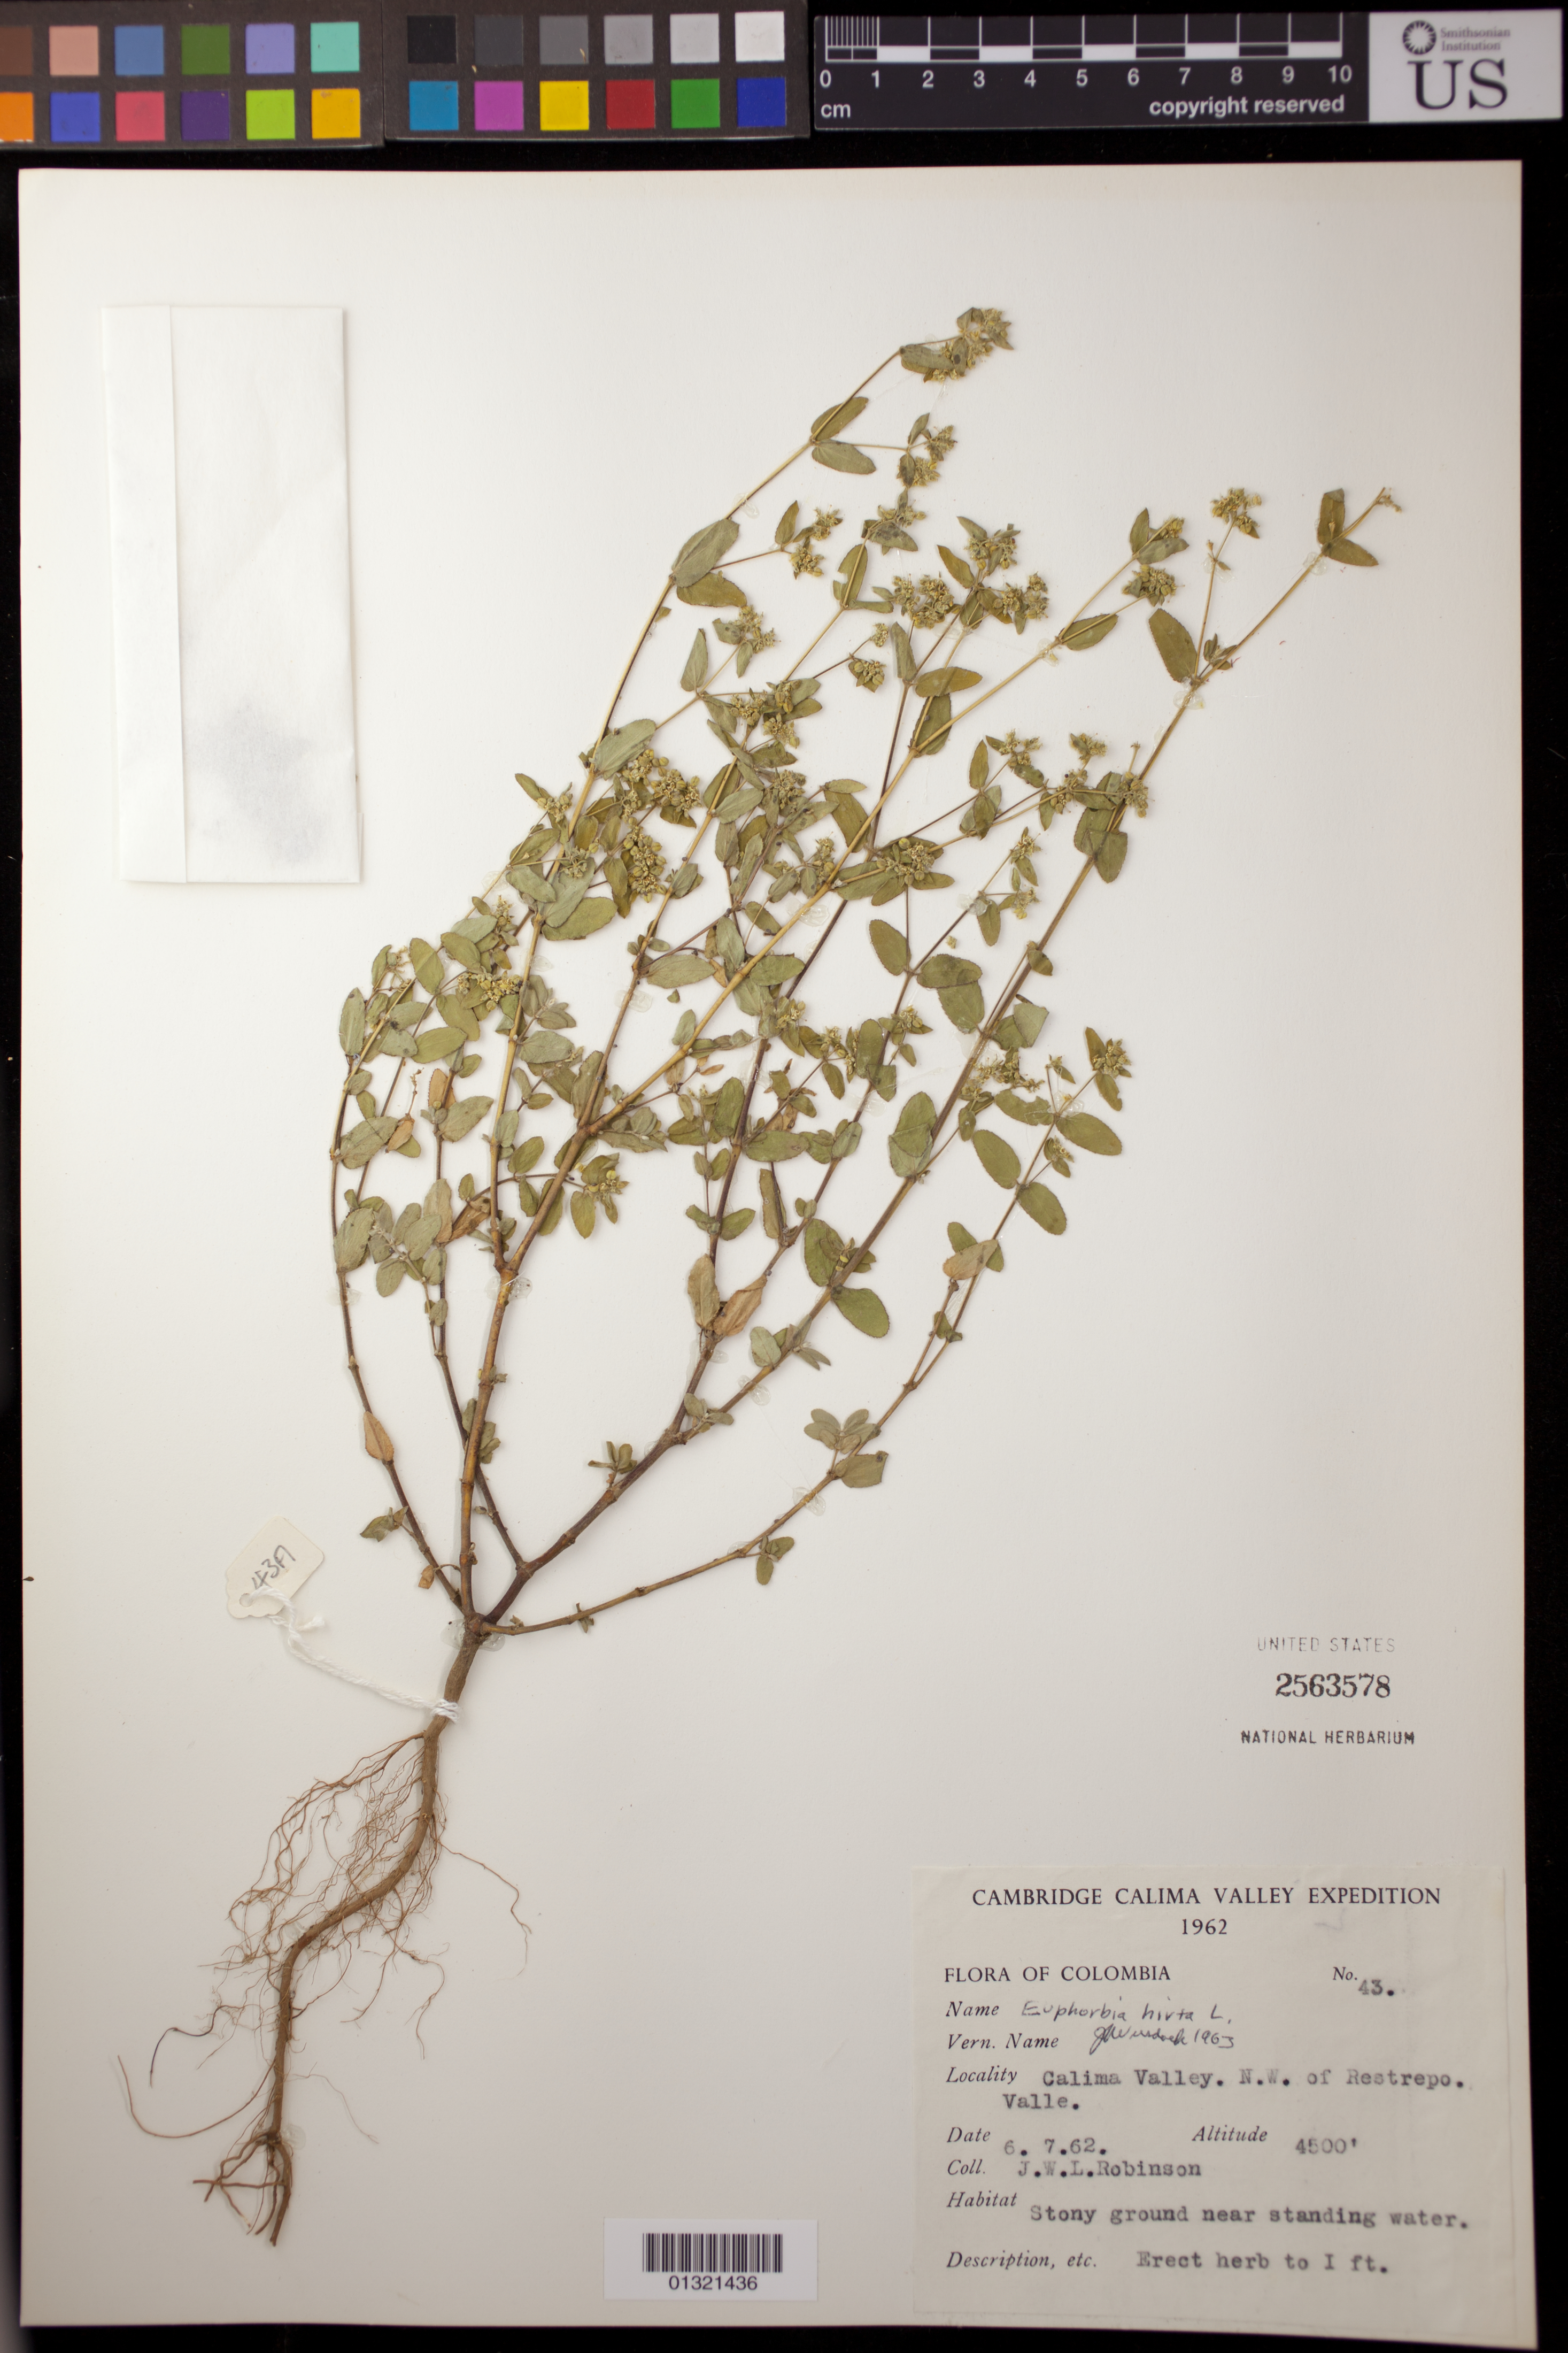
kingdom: Plantae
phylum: Tracheophyta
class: Magnoliopsida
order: Malpighiales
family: Euphorbiaceae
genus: Euphorbia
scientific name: Euphorbia hirta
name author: L.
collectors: J. W. Robinson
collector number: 43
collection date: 1962-07-06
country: Colombia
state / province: Valle del Cauca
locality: Calima Valley. N.W. of Restrepo. Valle.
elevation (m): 1372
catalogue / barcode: US 2563578